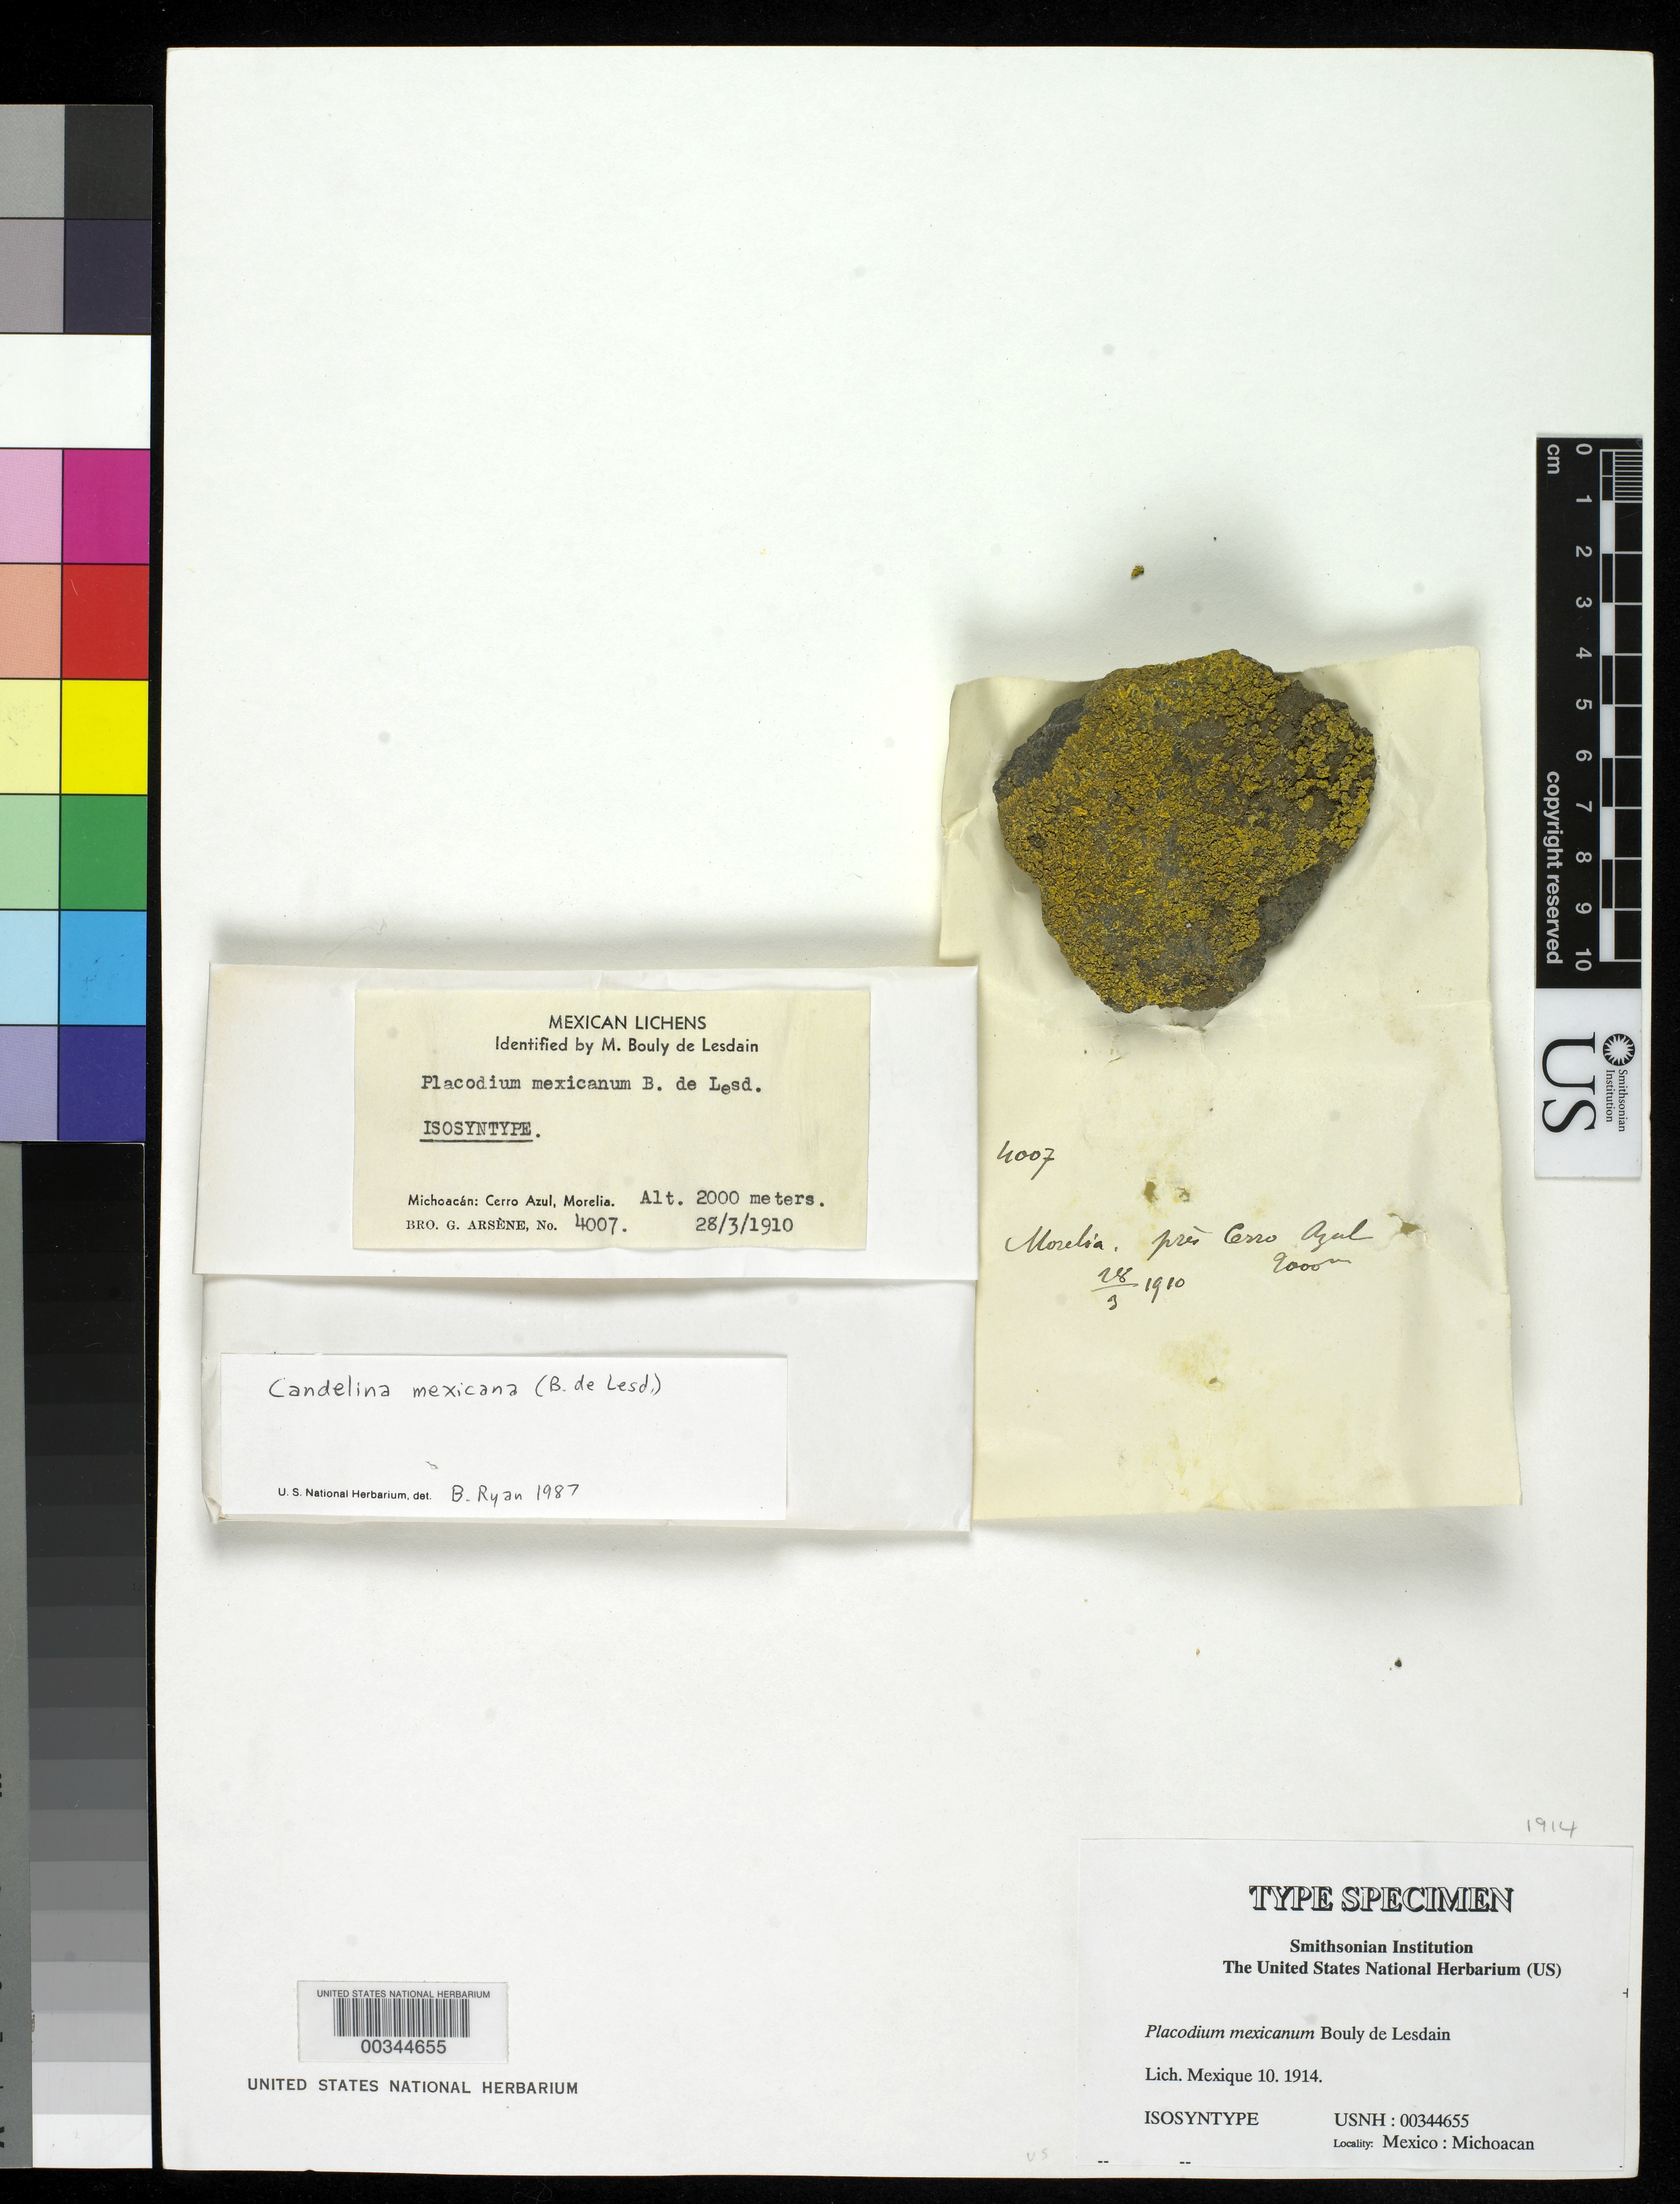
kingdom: Fungi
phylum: Ascomycota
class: Lecanoromycetes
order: Teloschistales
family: Teloschistaceae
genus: Placodium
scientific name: Placodium mexicanum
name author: B. de Lesd.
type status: Isosyntype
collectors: Bro. G. Arsène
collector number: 4007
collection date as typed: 28 Mar 1910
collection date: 1910-03-28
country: Mexico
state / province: Michoacán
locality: Cerro Azul, Morelia.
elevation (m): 2000